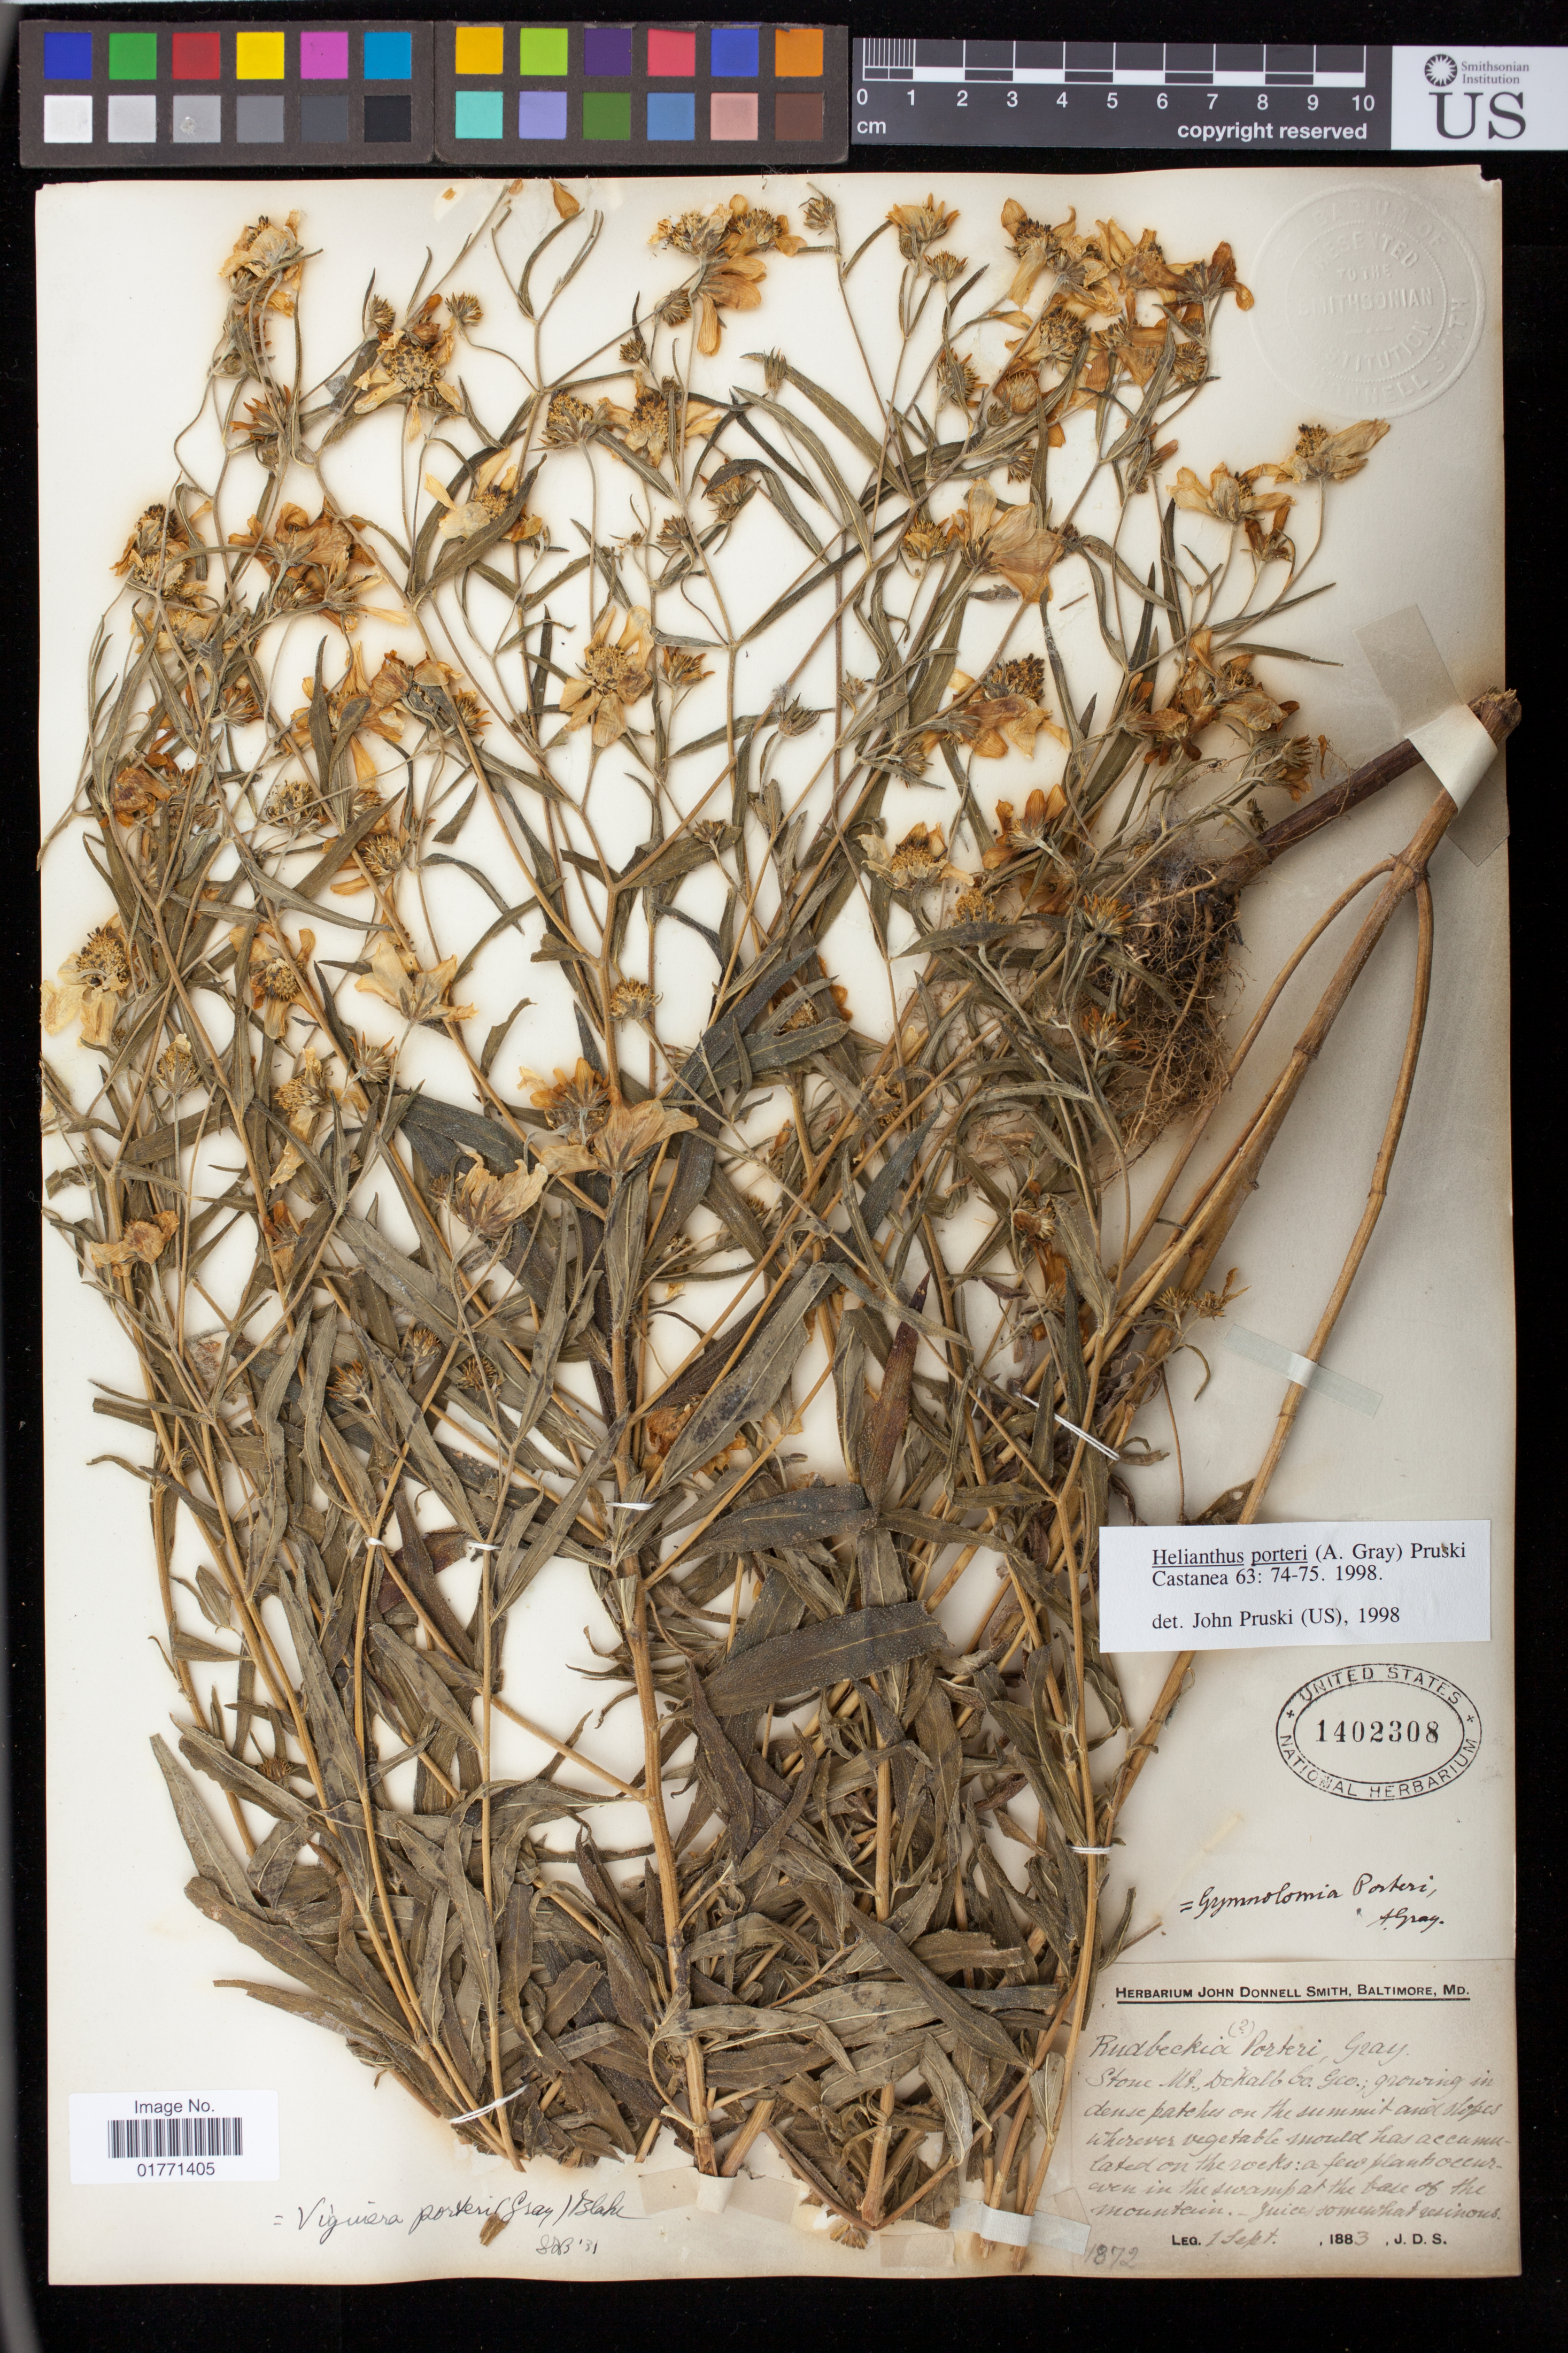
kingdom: Plantae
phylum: Tracheophyta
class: Magnoliopsida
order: Asterales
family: Asteraceae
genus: Helianthus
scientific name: Helianthus porteri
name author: (A. Gray) Pruski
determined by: Pruski, J. F.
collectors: J. Smith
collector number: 1872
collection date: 1883-09-01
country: United States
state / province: Georgia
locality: Stone Mt., DeKalb Co.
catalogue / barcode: US 1402308